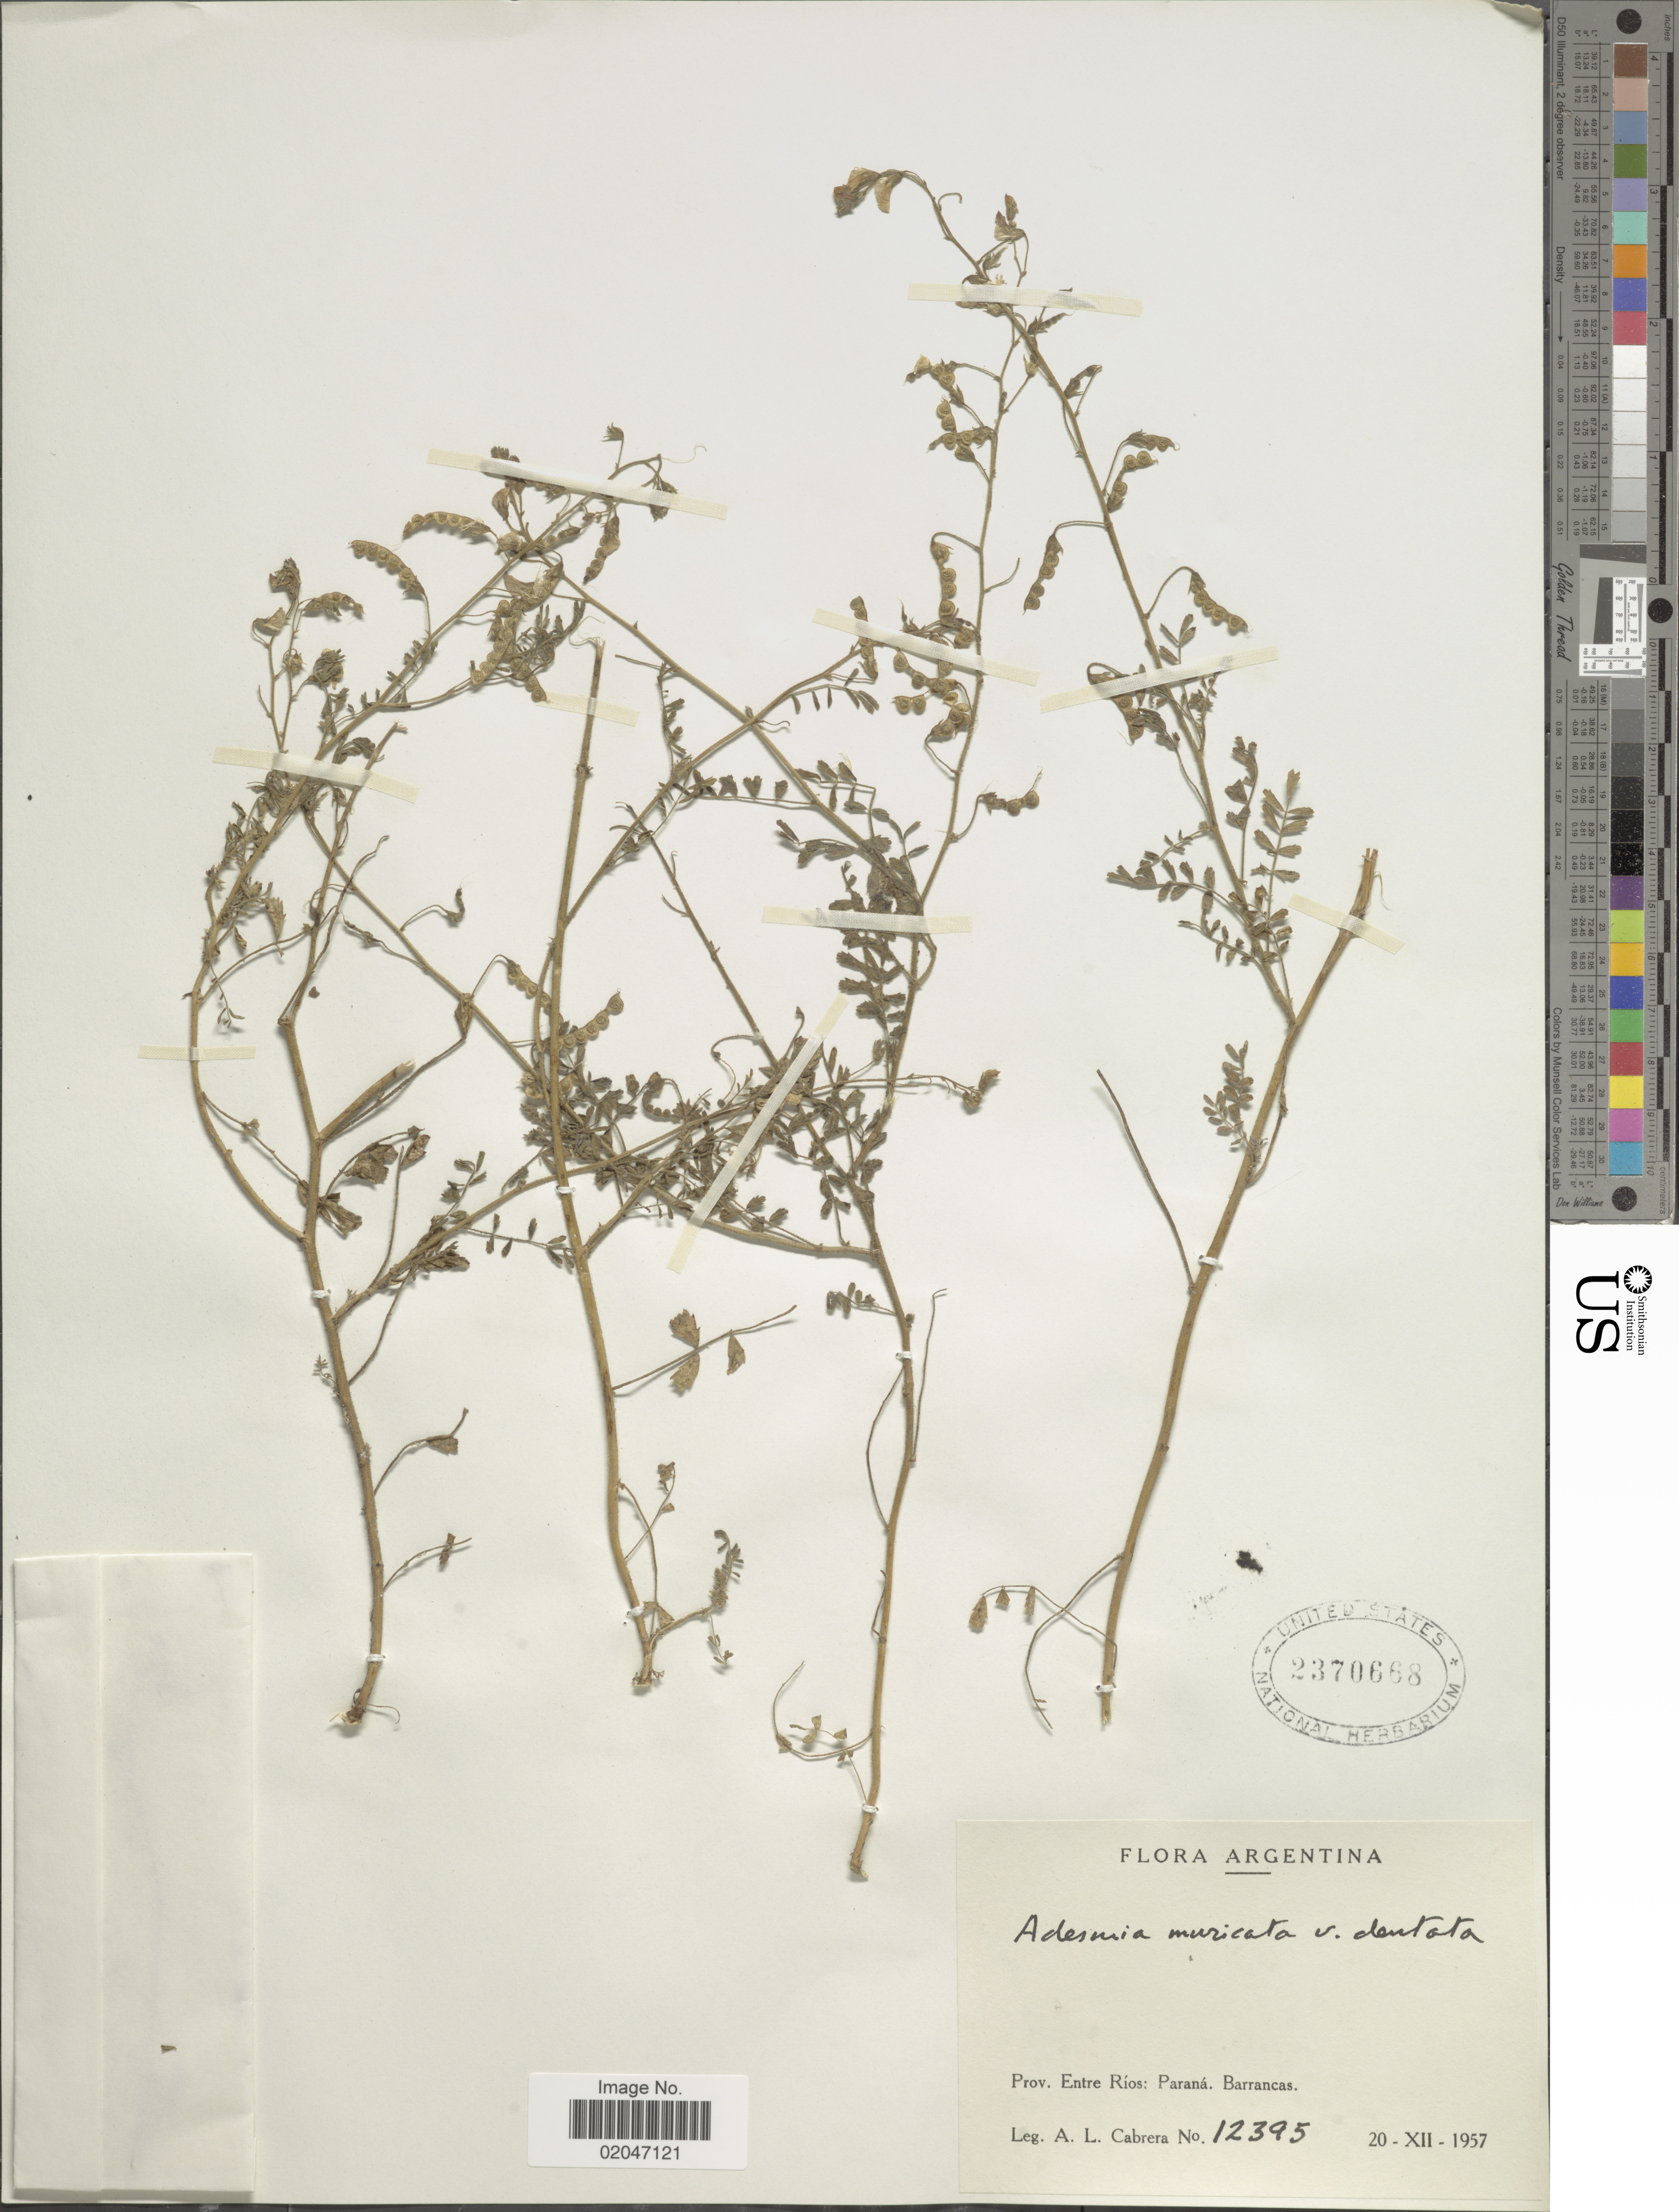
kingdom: Plantae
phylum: Tracheophyta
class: Magnoliopsida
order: Fabales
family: Fabaceae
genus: Adesmia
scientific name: Adesmia muricata var. dentata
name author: Benth.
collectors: A. L. Cabrera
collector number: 12395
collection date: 1957-12-20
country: Argentina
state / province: Entre Rios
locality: Parana, Barranca.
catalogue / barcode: US 2370668